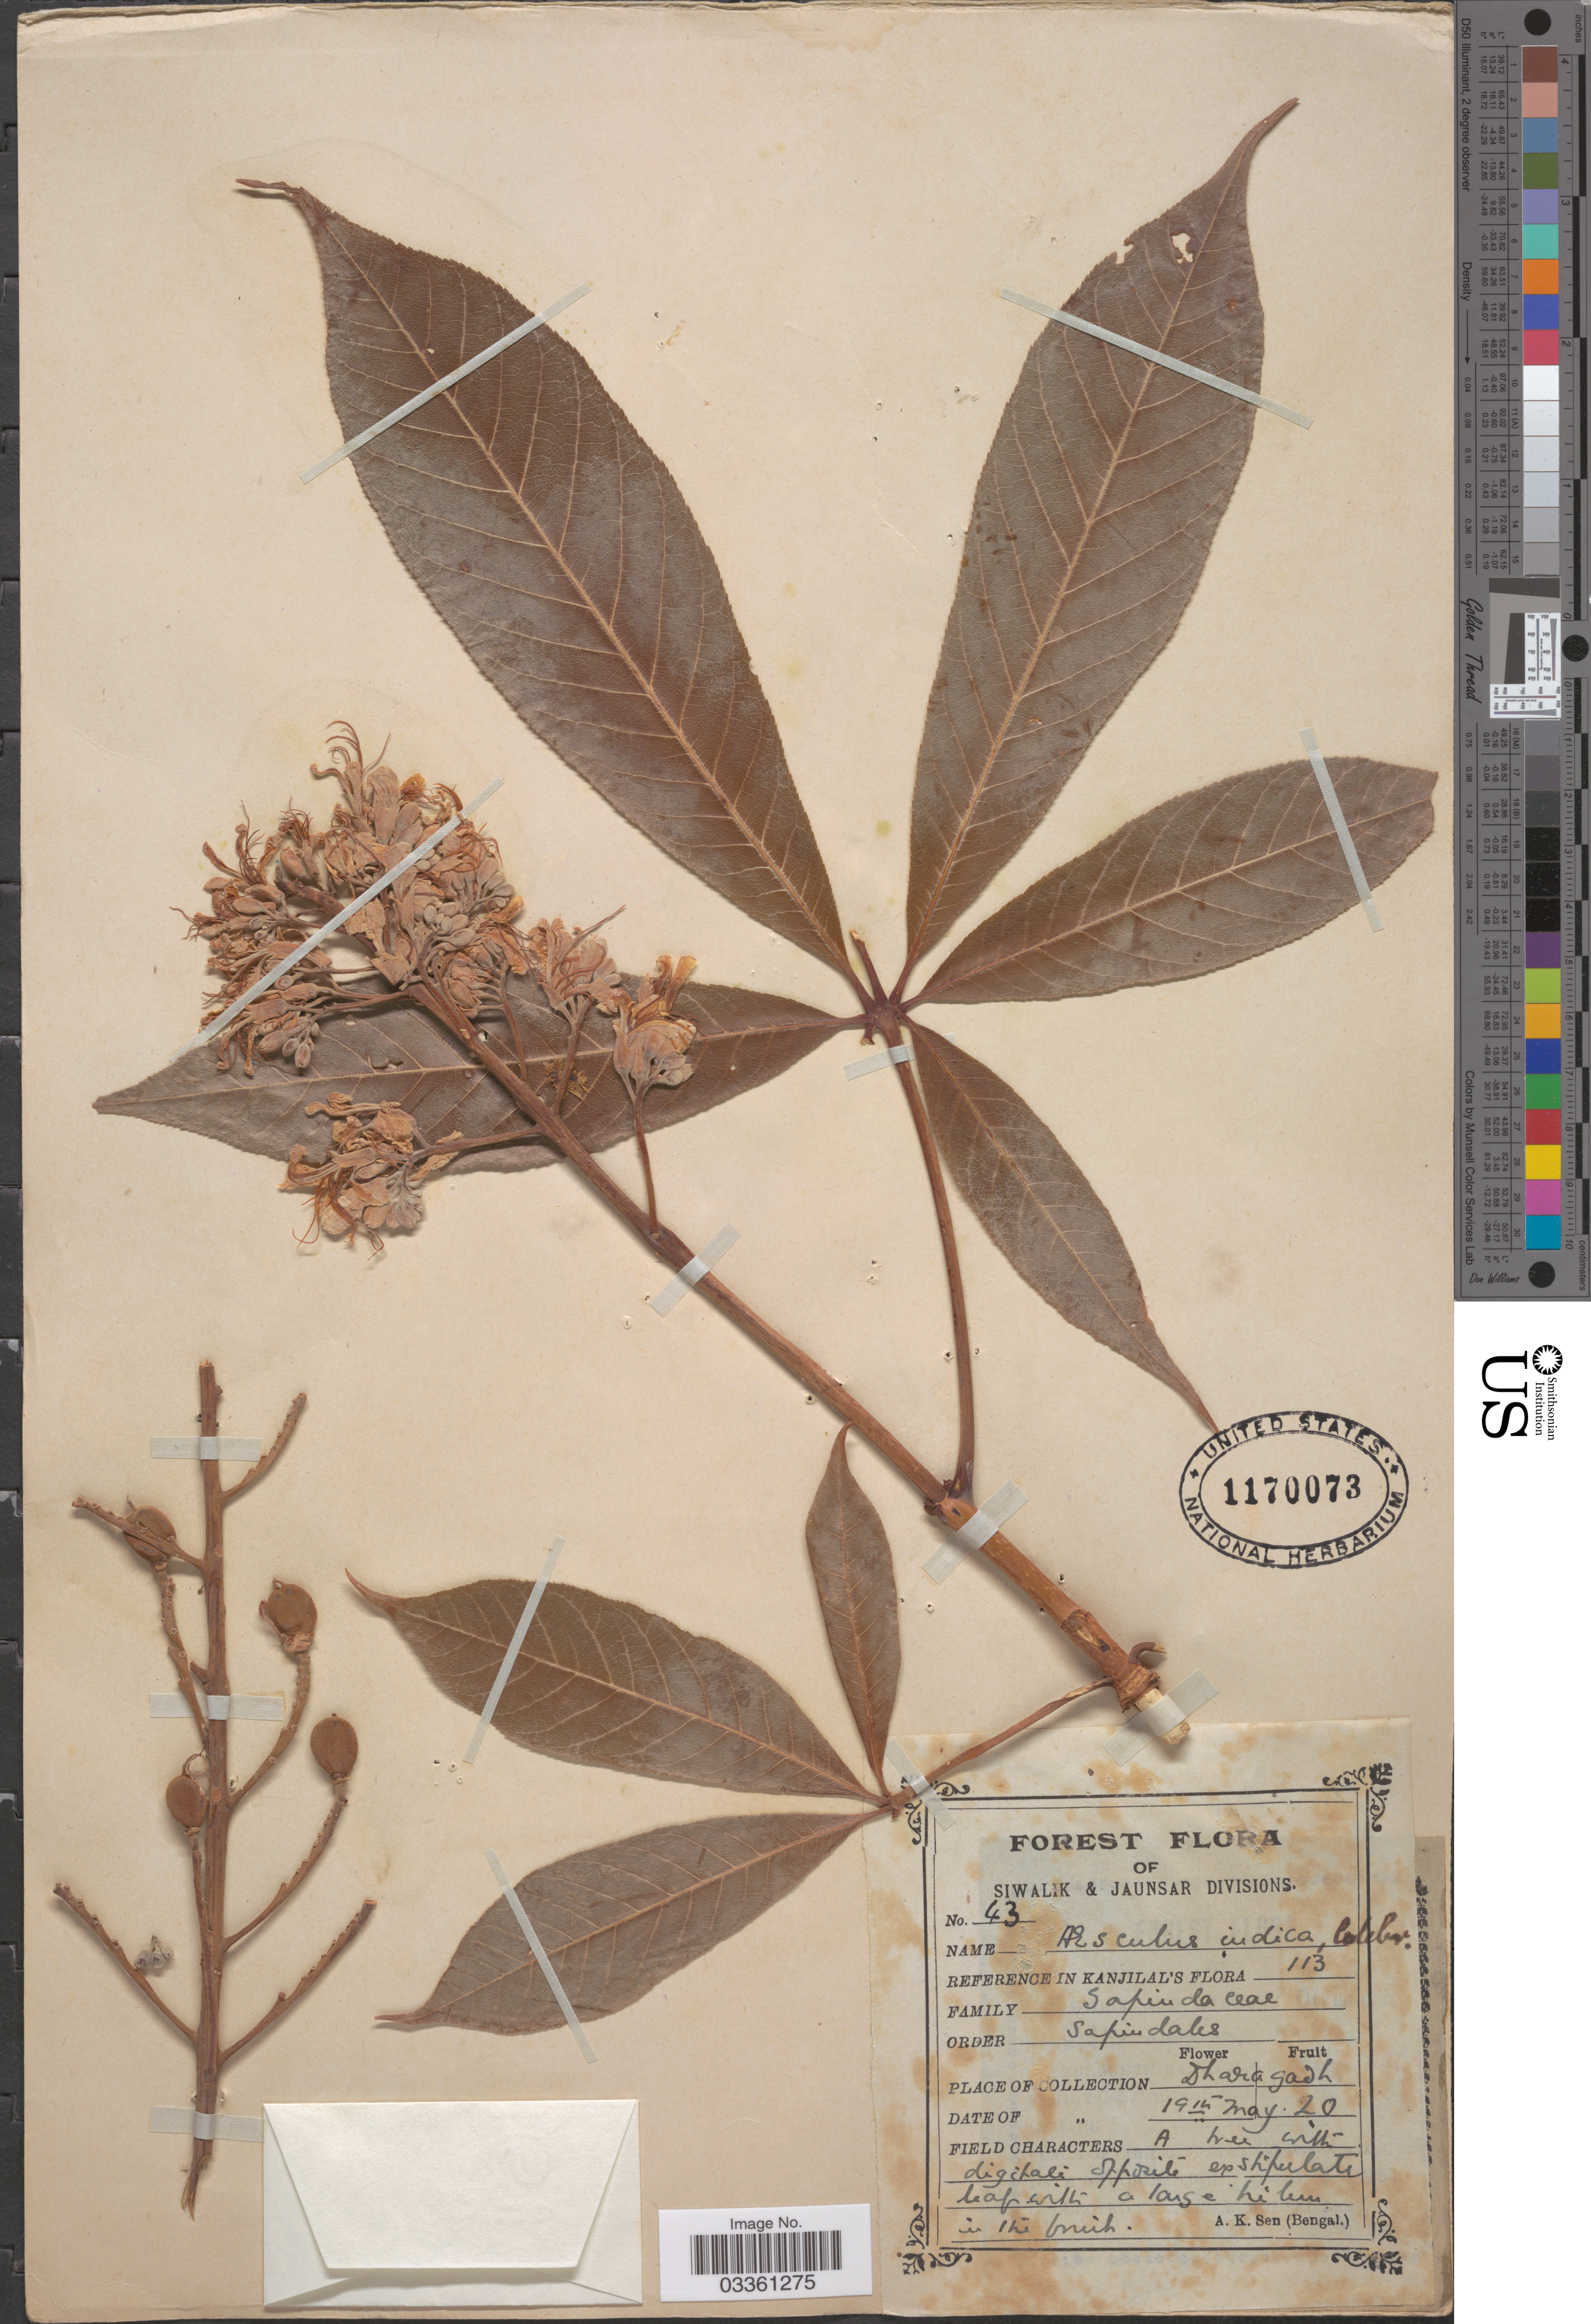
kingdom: Plantae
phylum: Tracheophyta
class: Magnoliopsida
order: Sapindales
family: Sapindaceae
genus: Aesculus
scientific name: Aesculus indica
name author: (Wall. ex Cambess.) Hook.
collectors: A. Sen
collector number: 43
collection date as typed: Transcribed d/m/y: 19/5/20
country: India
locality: Siwalik & Jaunsar Divisions. Dharagadh.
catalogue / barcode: US 1170073